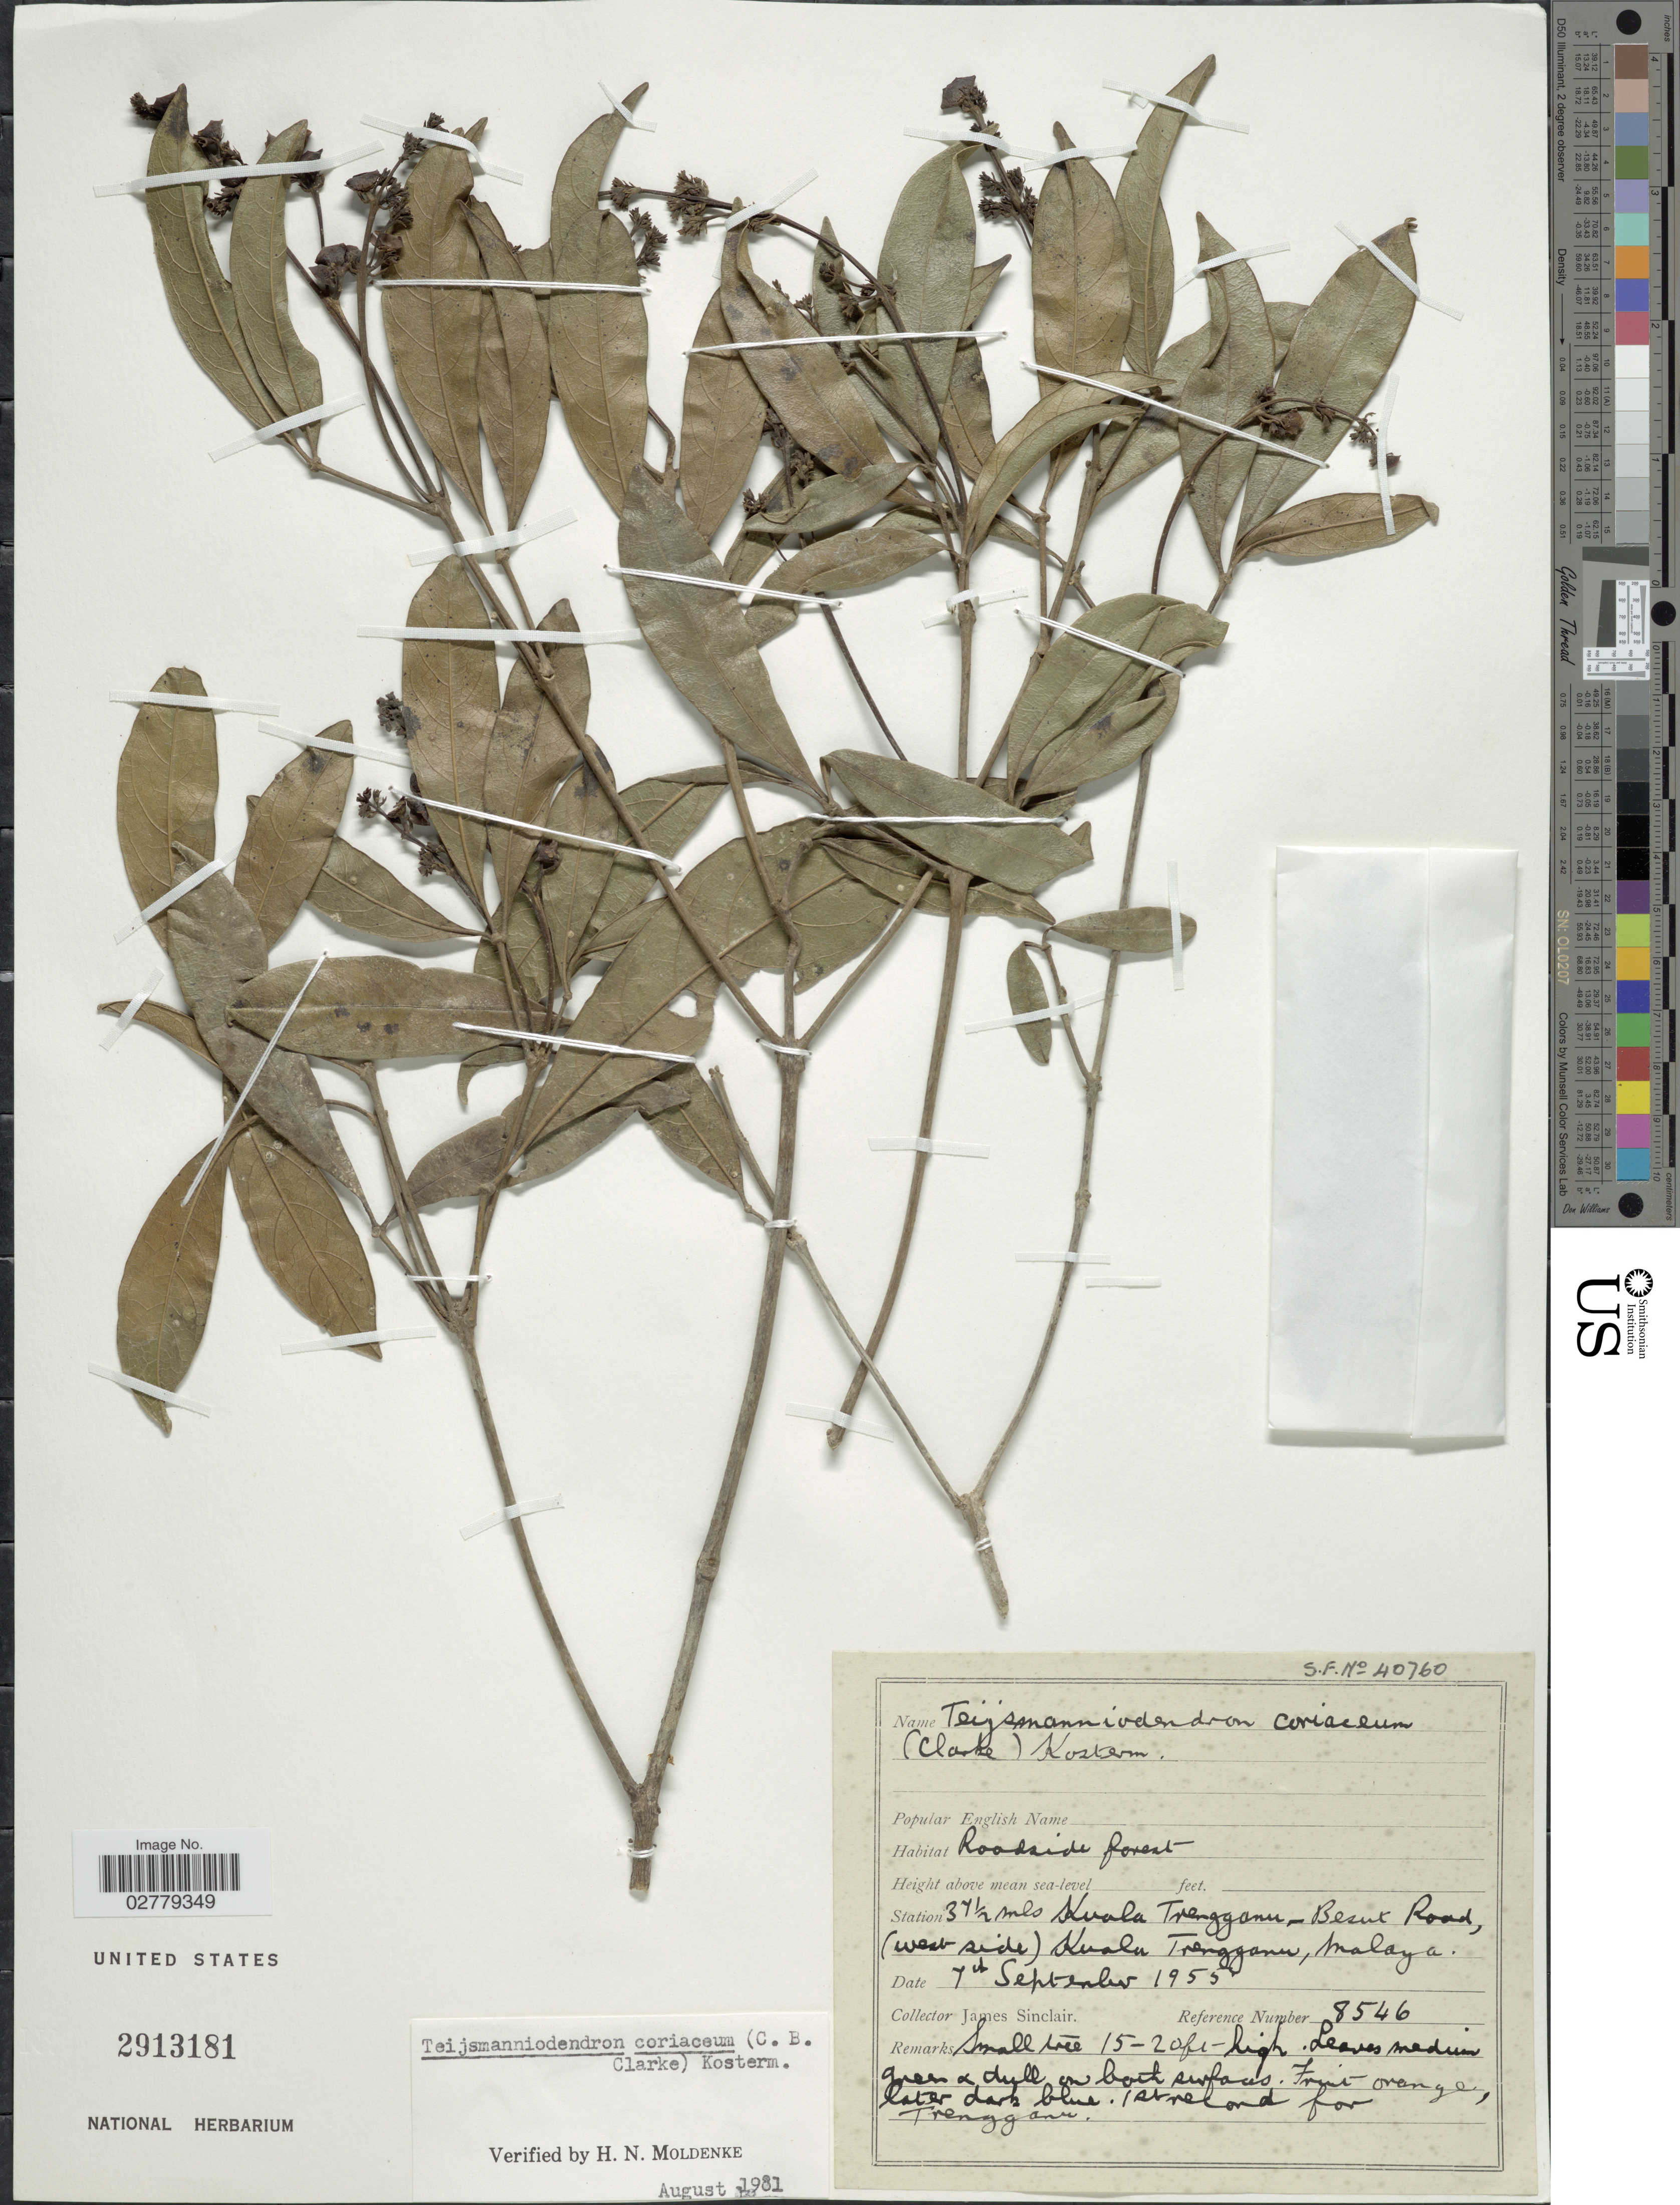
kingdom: Plantae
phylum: Tracheophyta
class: Magnoliopsida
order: Lamiales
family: Lamiaceae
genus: Teijsmanniodendron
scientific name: Teijsmanniodendron coriaceum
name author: (C.B. Clarke) Kosterm.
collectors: J. Sinclair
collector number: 8546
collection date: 1955-09-07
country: Malaysia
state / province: Terengganu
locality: Station 37½ mls Kuala Trengganu-Besut Road, (west side) Kuala Trengganu, Malaya.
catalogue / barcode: US 2913181